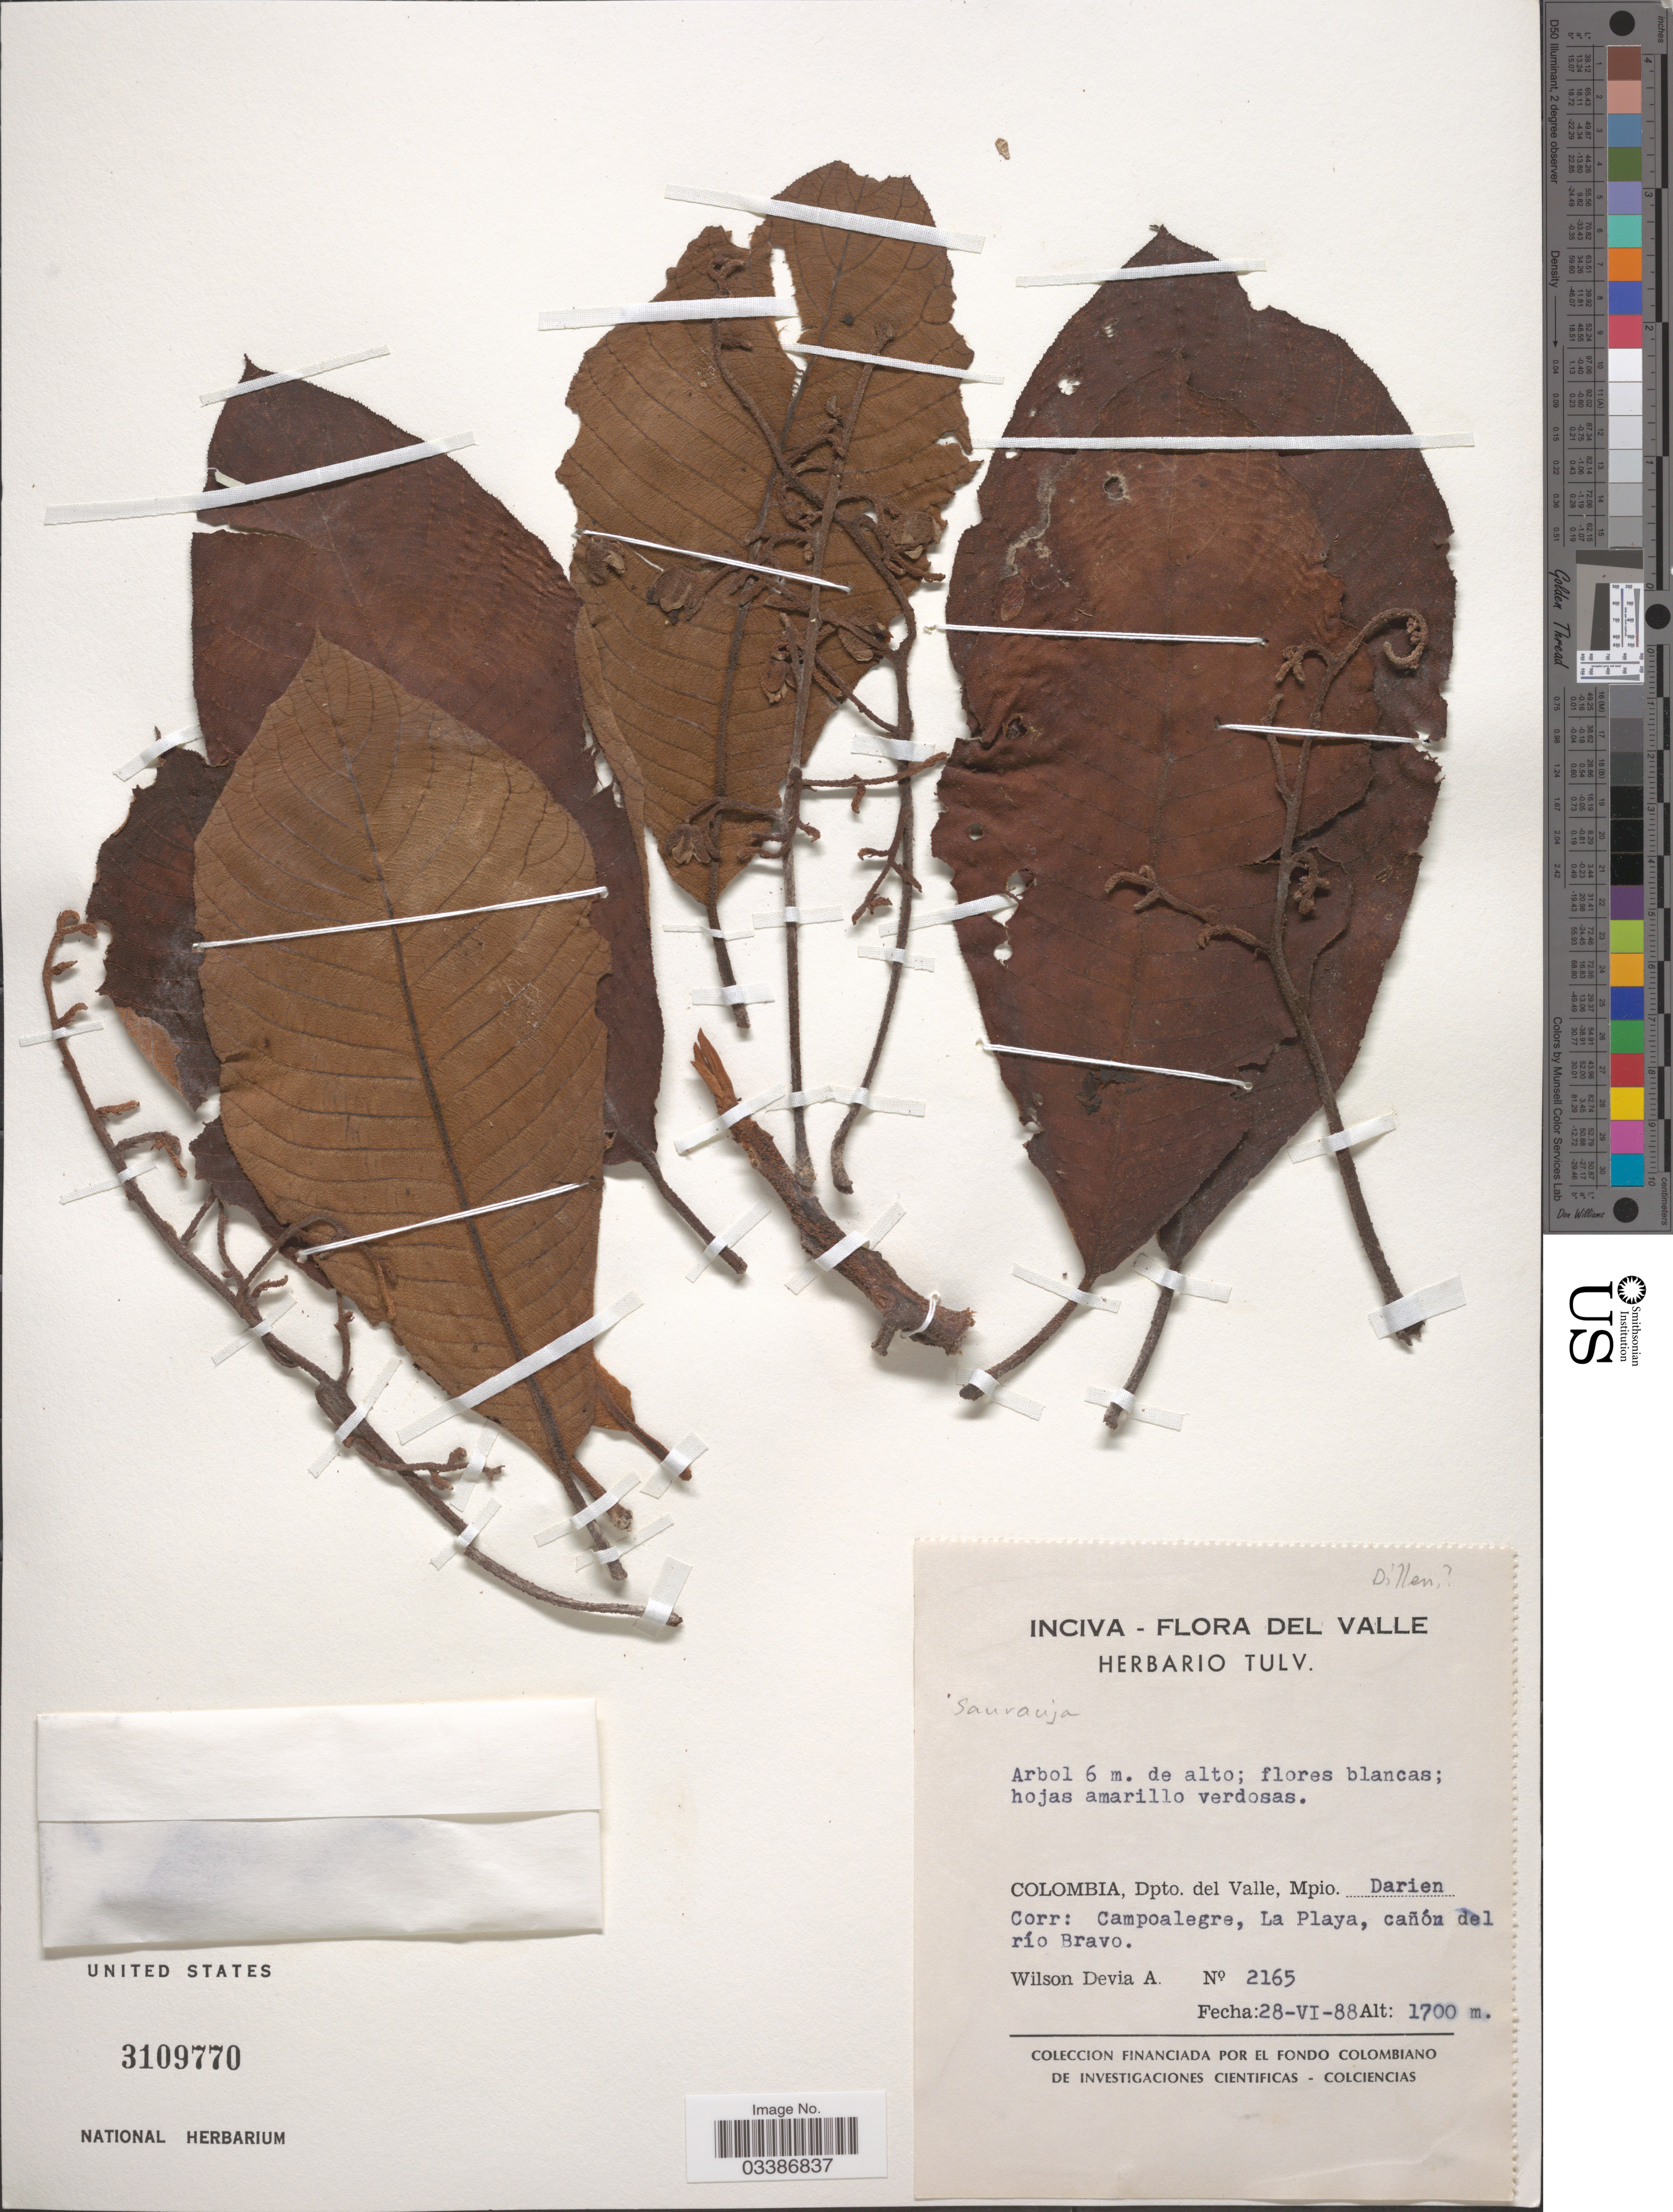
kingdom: Plantae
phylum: Tracheophyta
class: Magnoliopsida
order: Ericales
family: Actinidiaceae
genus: Saurauia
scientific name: Saurauia sp.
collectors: W. Devia A.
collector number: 2165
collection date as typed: Transcribed d/m/y: 28/6/88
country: Colombia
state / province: Valle del Cauca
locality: Dpto. del Valle, Mpio. Darien. Corr: Campoalegre, La Playa, cañon del río Bravo.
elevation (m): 1700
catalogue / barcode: US 3109770